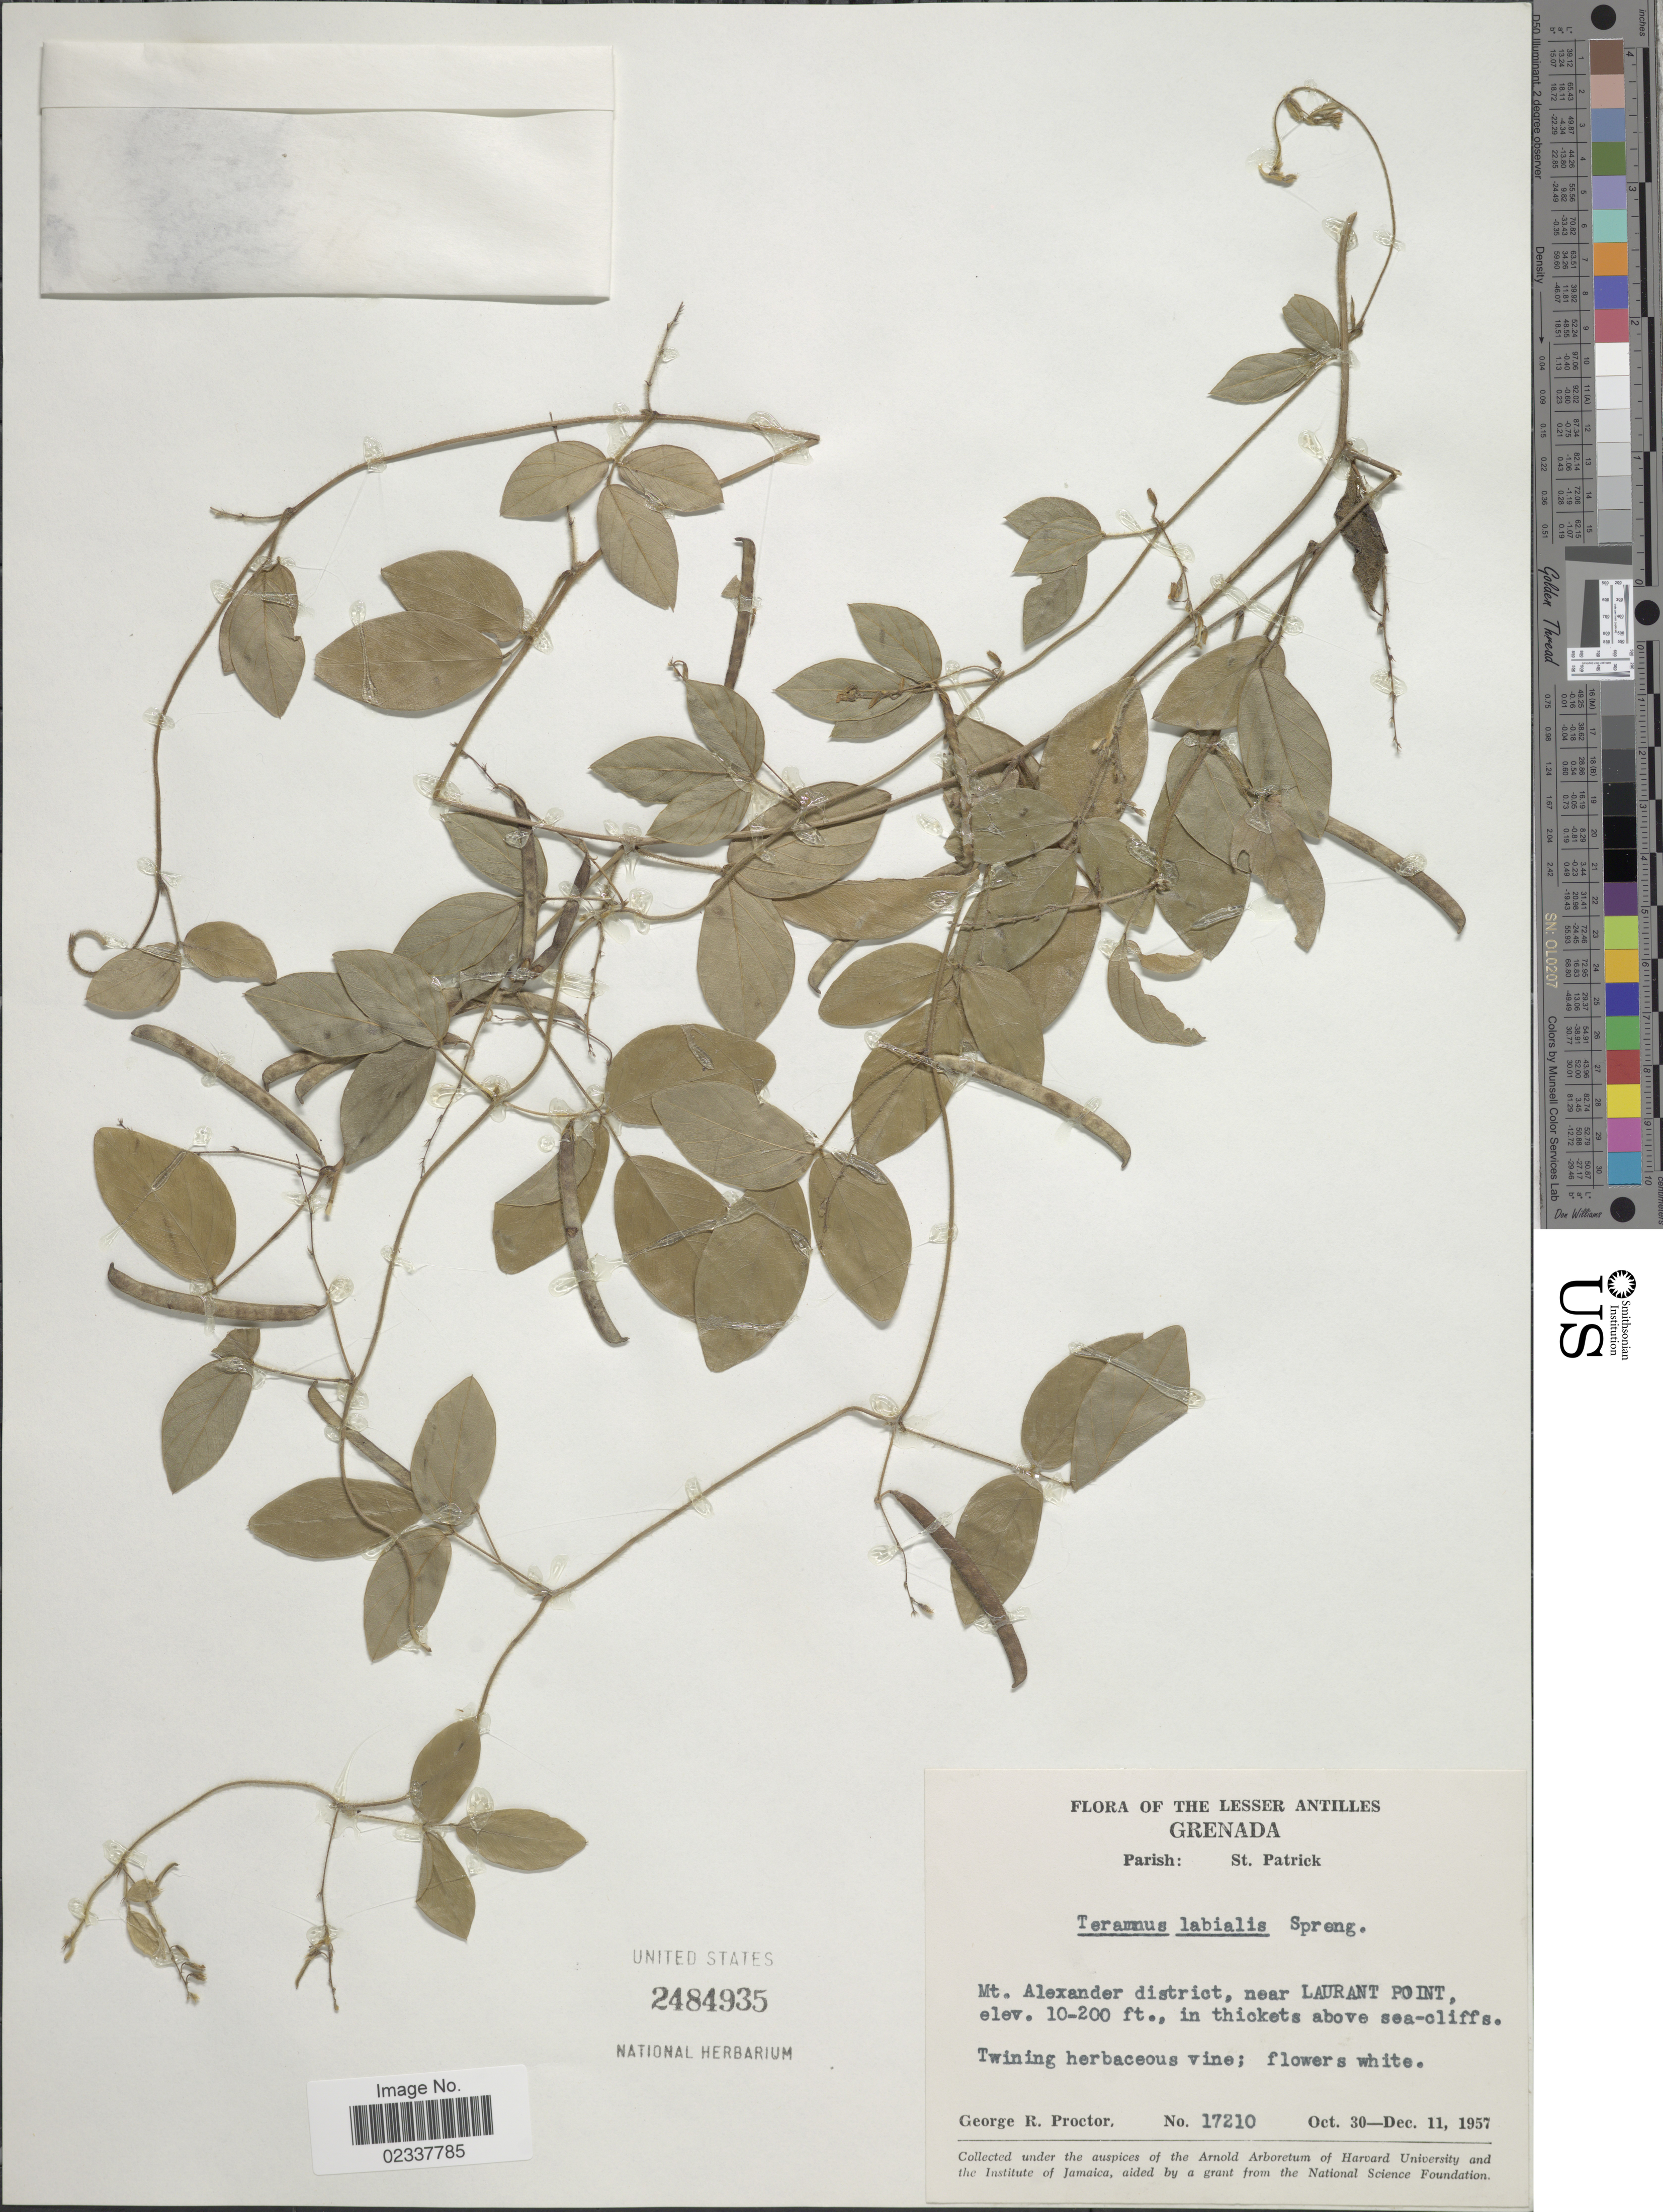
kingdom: Plantae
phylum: Tracheophyta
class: Magnoliopsida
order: Fabales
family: Fabaceae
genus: Teramnus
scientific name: Teramnus labialis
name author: (L. f.) Spreng.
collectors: G. Proctor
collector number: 17210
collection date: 1957-10-30/1957-12-11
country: Grenada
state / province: Saint Patrick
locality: Lesser Antilles, Parish St. Patrick, Mt. Alexander district, near Laurant Point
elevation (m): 3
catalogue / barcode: US 2484935